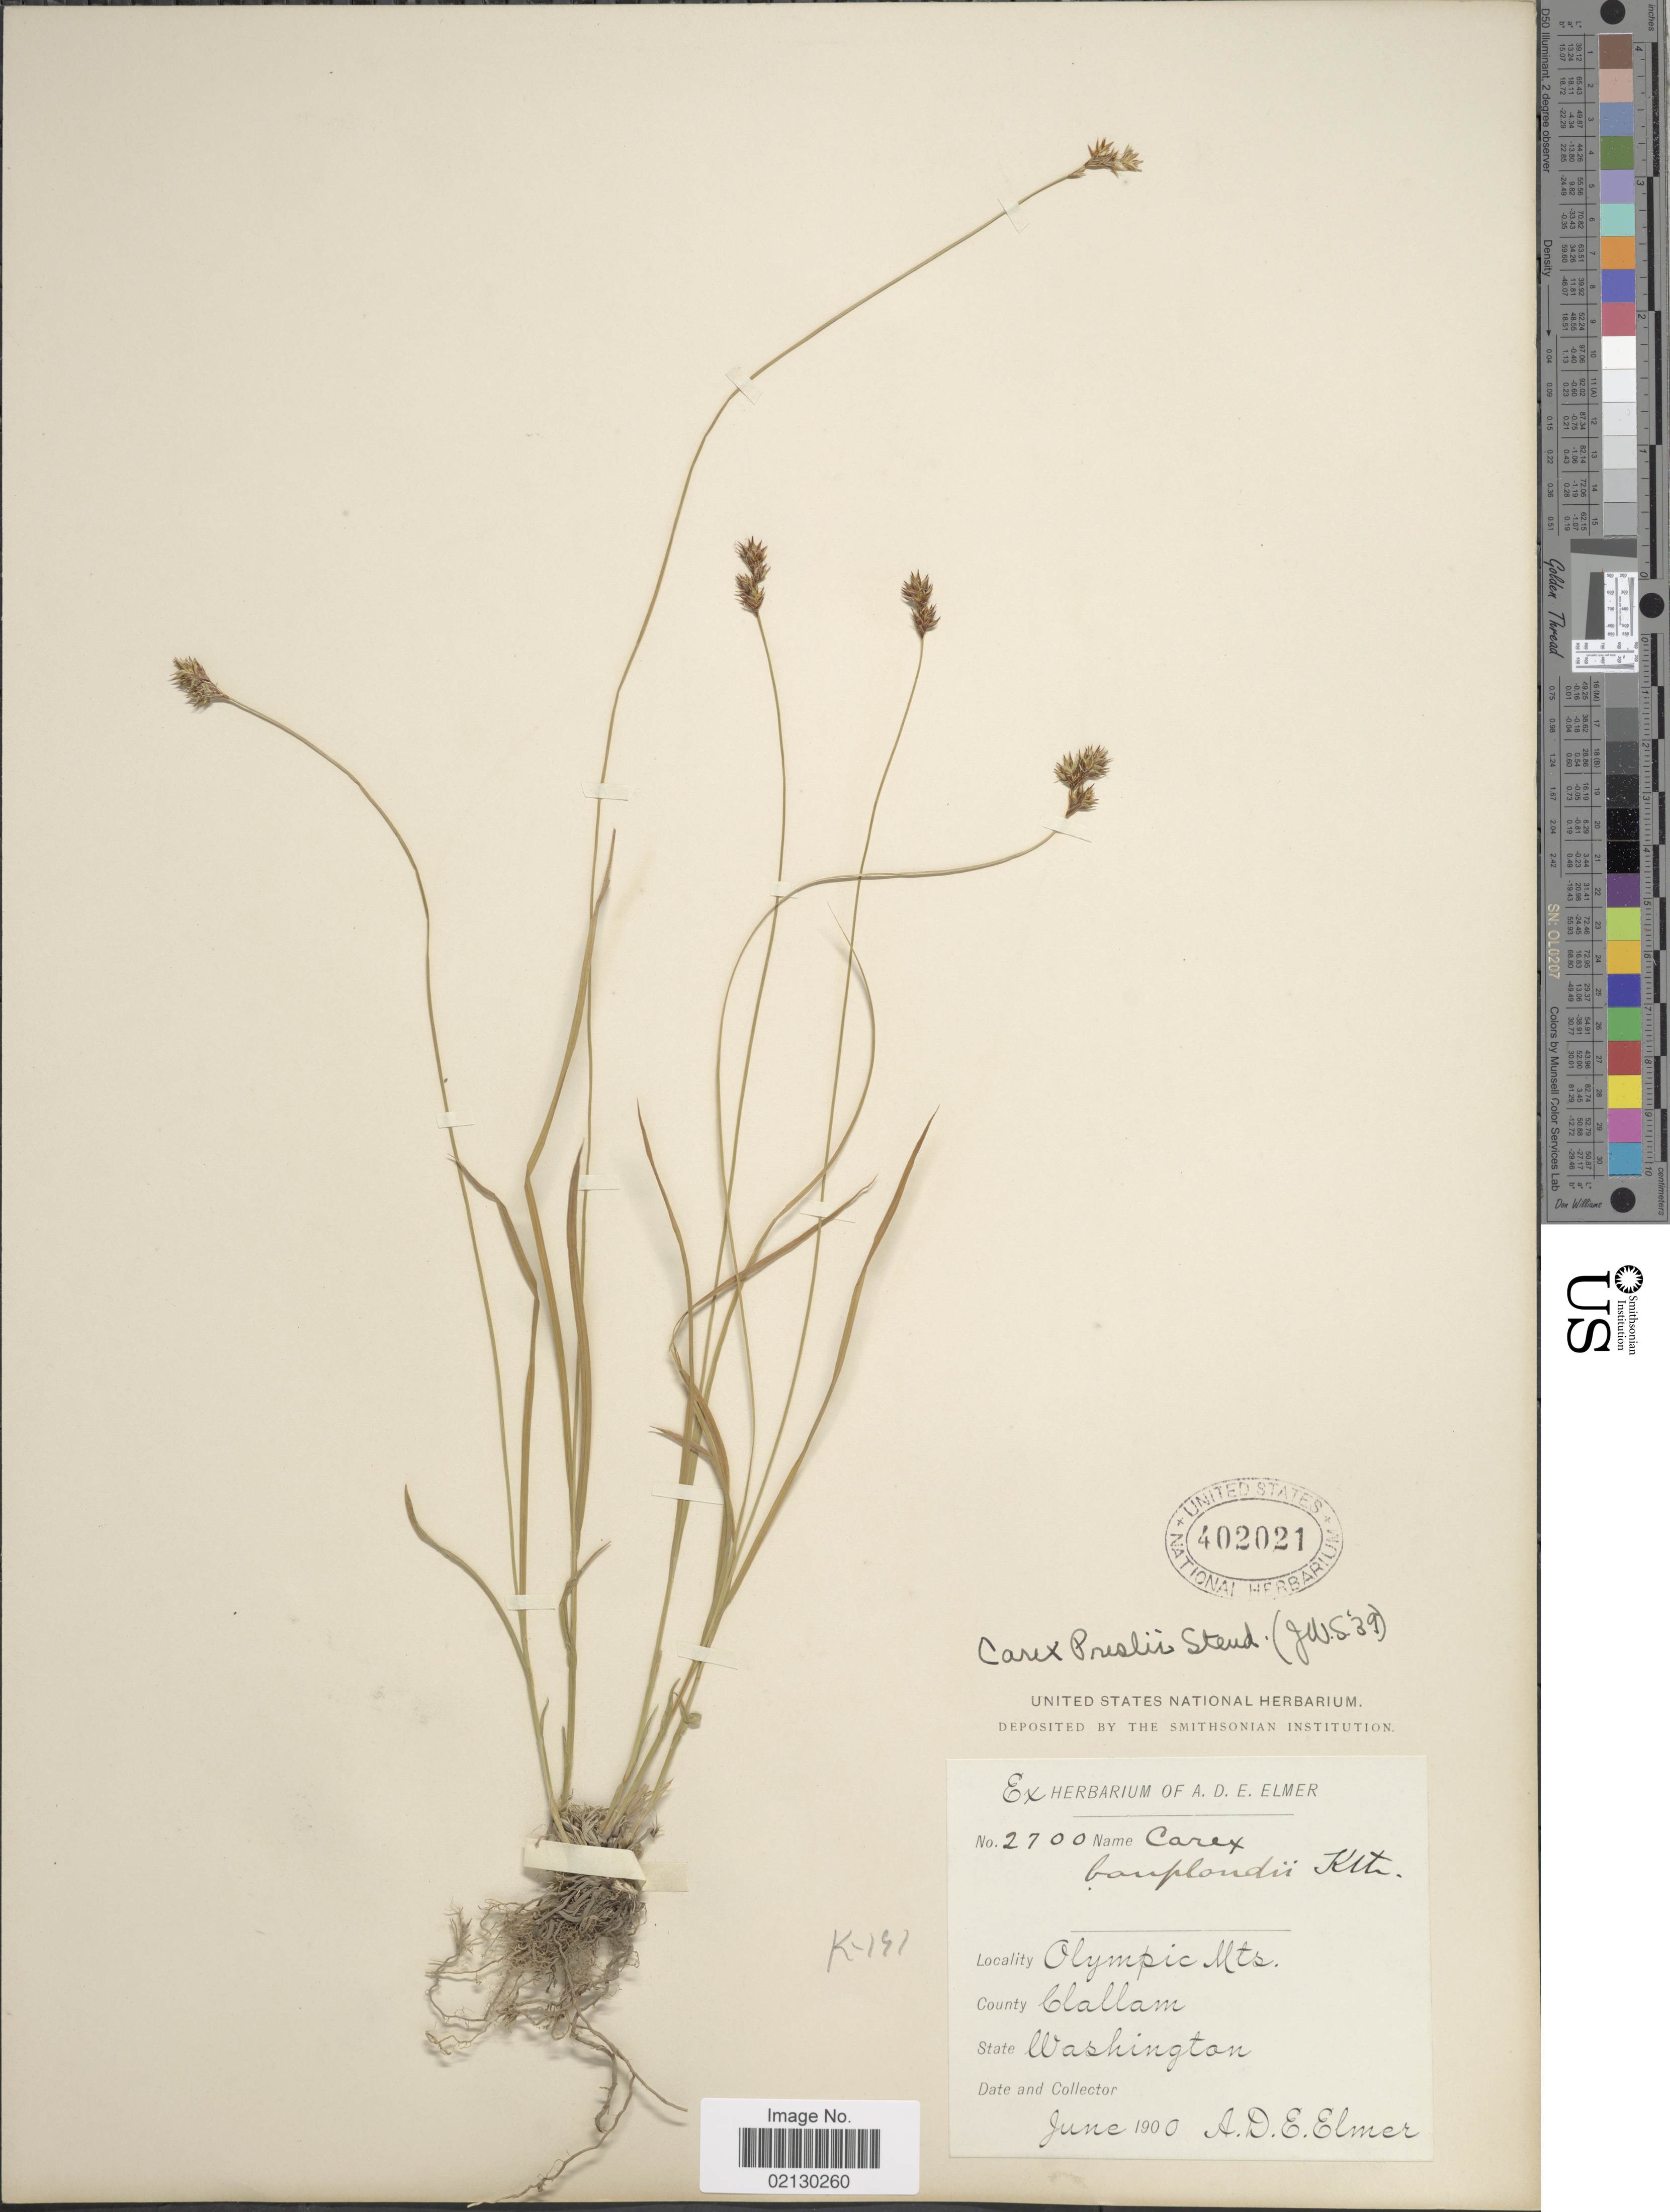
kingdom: Plantae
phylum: Tracheophyta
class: Liliopsida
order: Poales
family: Cyperaceae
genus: Carex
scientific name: Carex preslii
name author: Steud.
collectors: A. D. E. Elmer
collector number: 2700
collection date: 1900-06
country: United States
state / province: Washington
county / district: Clallam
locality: Coutny Clallam, Olympic Mts.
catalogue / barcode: US 402021